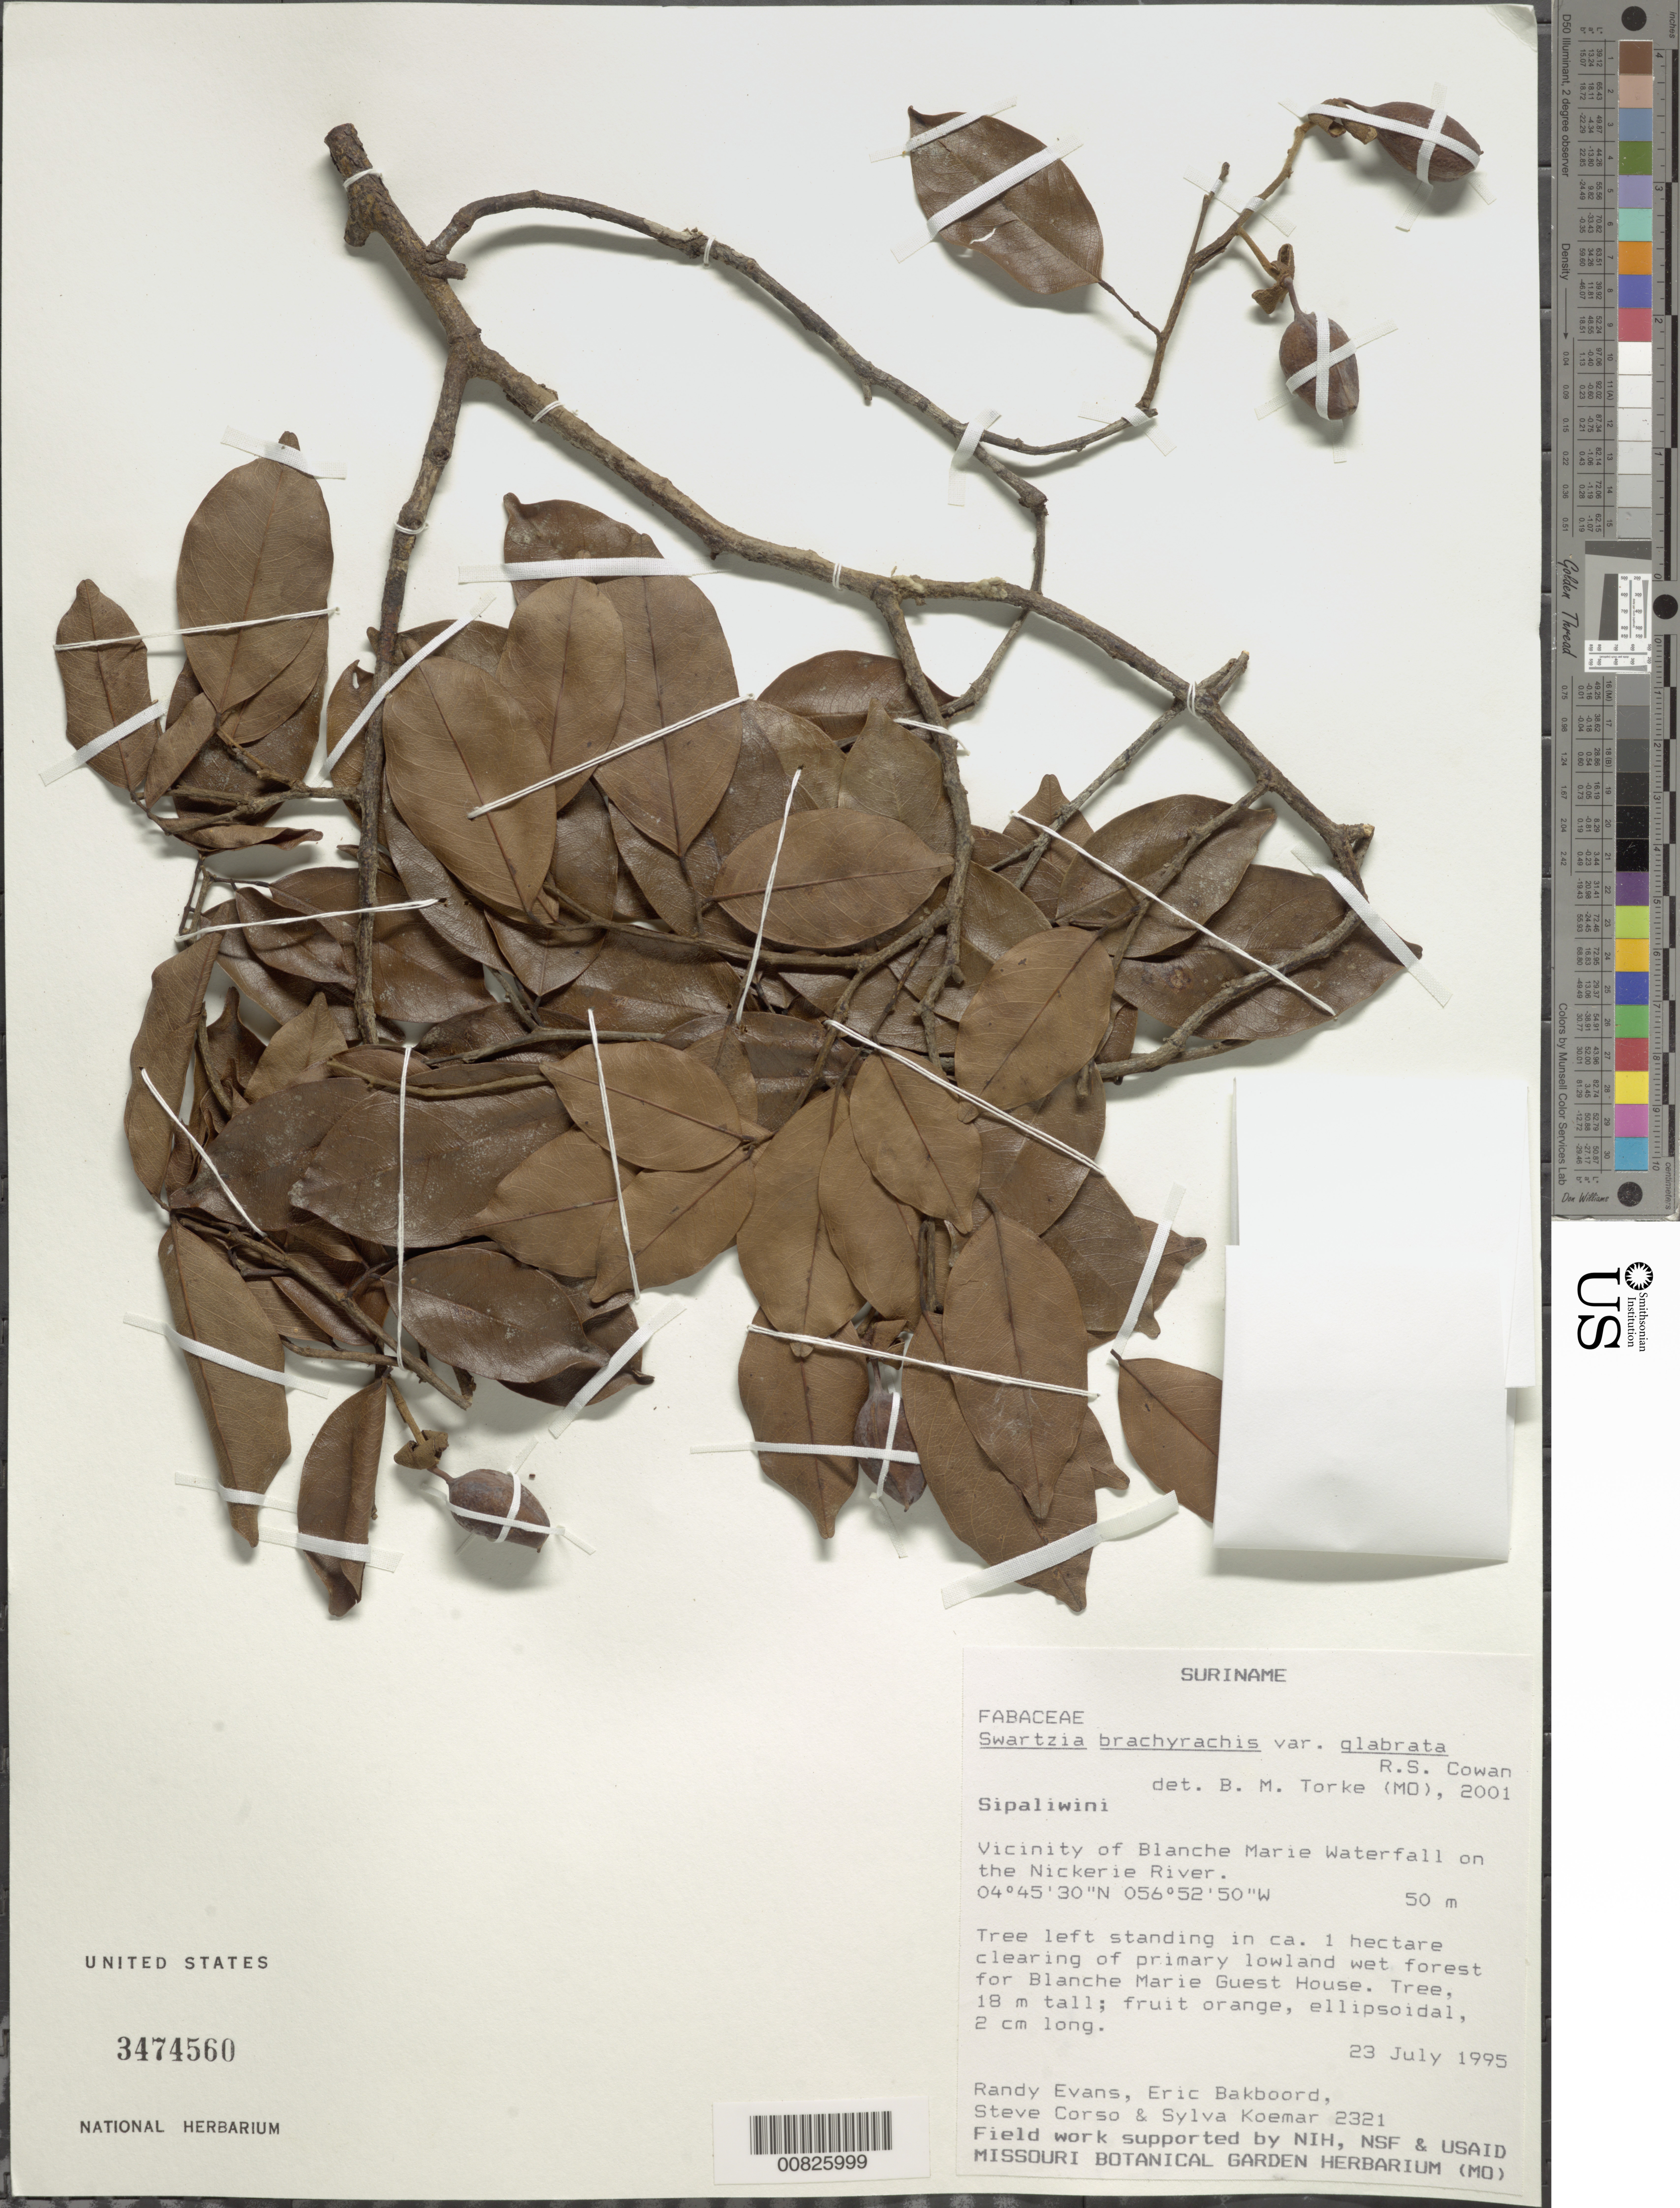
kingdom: Plantae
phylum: Tracheophyta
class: Magnoliopsida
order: Fabales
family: Fabaceae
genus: Swartzia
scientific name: Swartzia brachyrachis var. glabrata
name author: R.S. Cowan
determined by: Torke, B. M., (MO)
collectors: R. Evans, E. Bakboord, S. Corso & S. Koemar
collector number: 2321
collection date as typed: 23-Jul-95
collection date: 1995-07-23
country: Suriname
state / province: Sipaliwini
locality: Blanche Marie Waterfall, vic., on Nickerie R.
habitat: Clearing of primary lowland wet forest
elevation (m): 50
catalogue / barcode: US 3474560